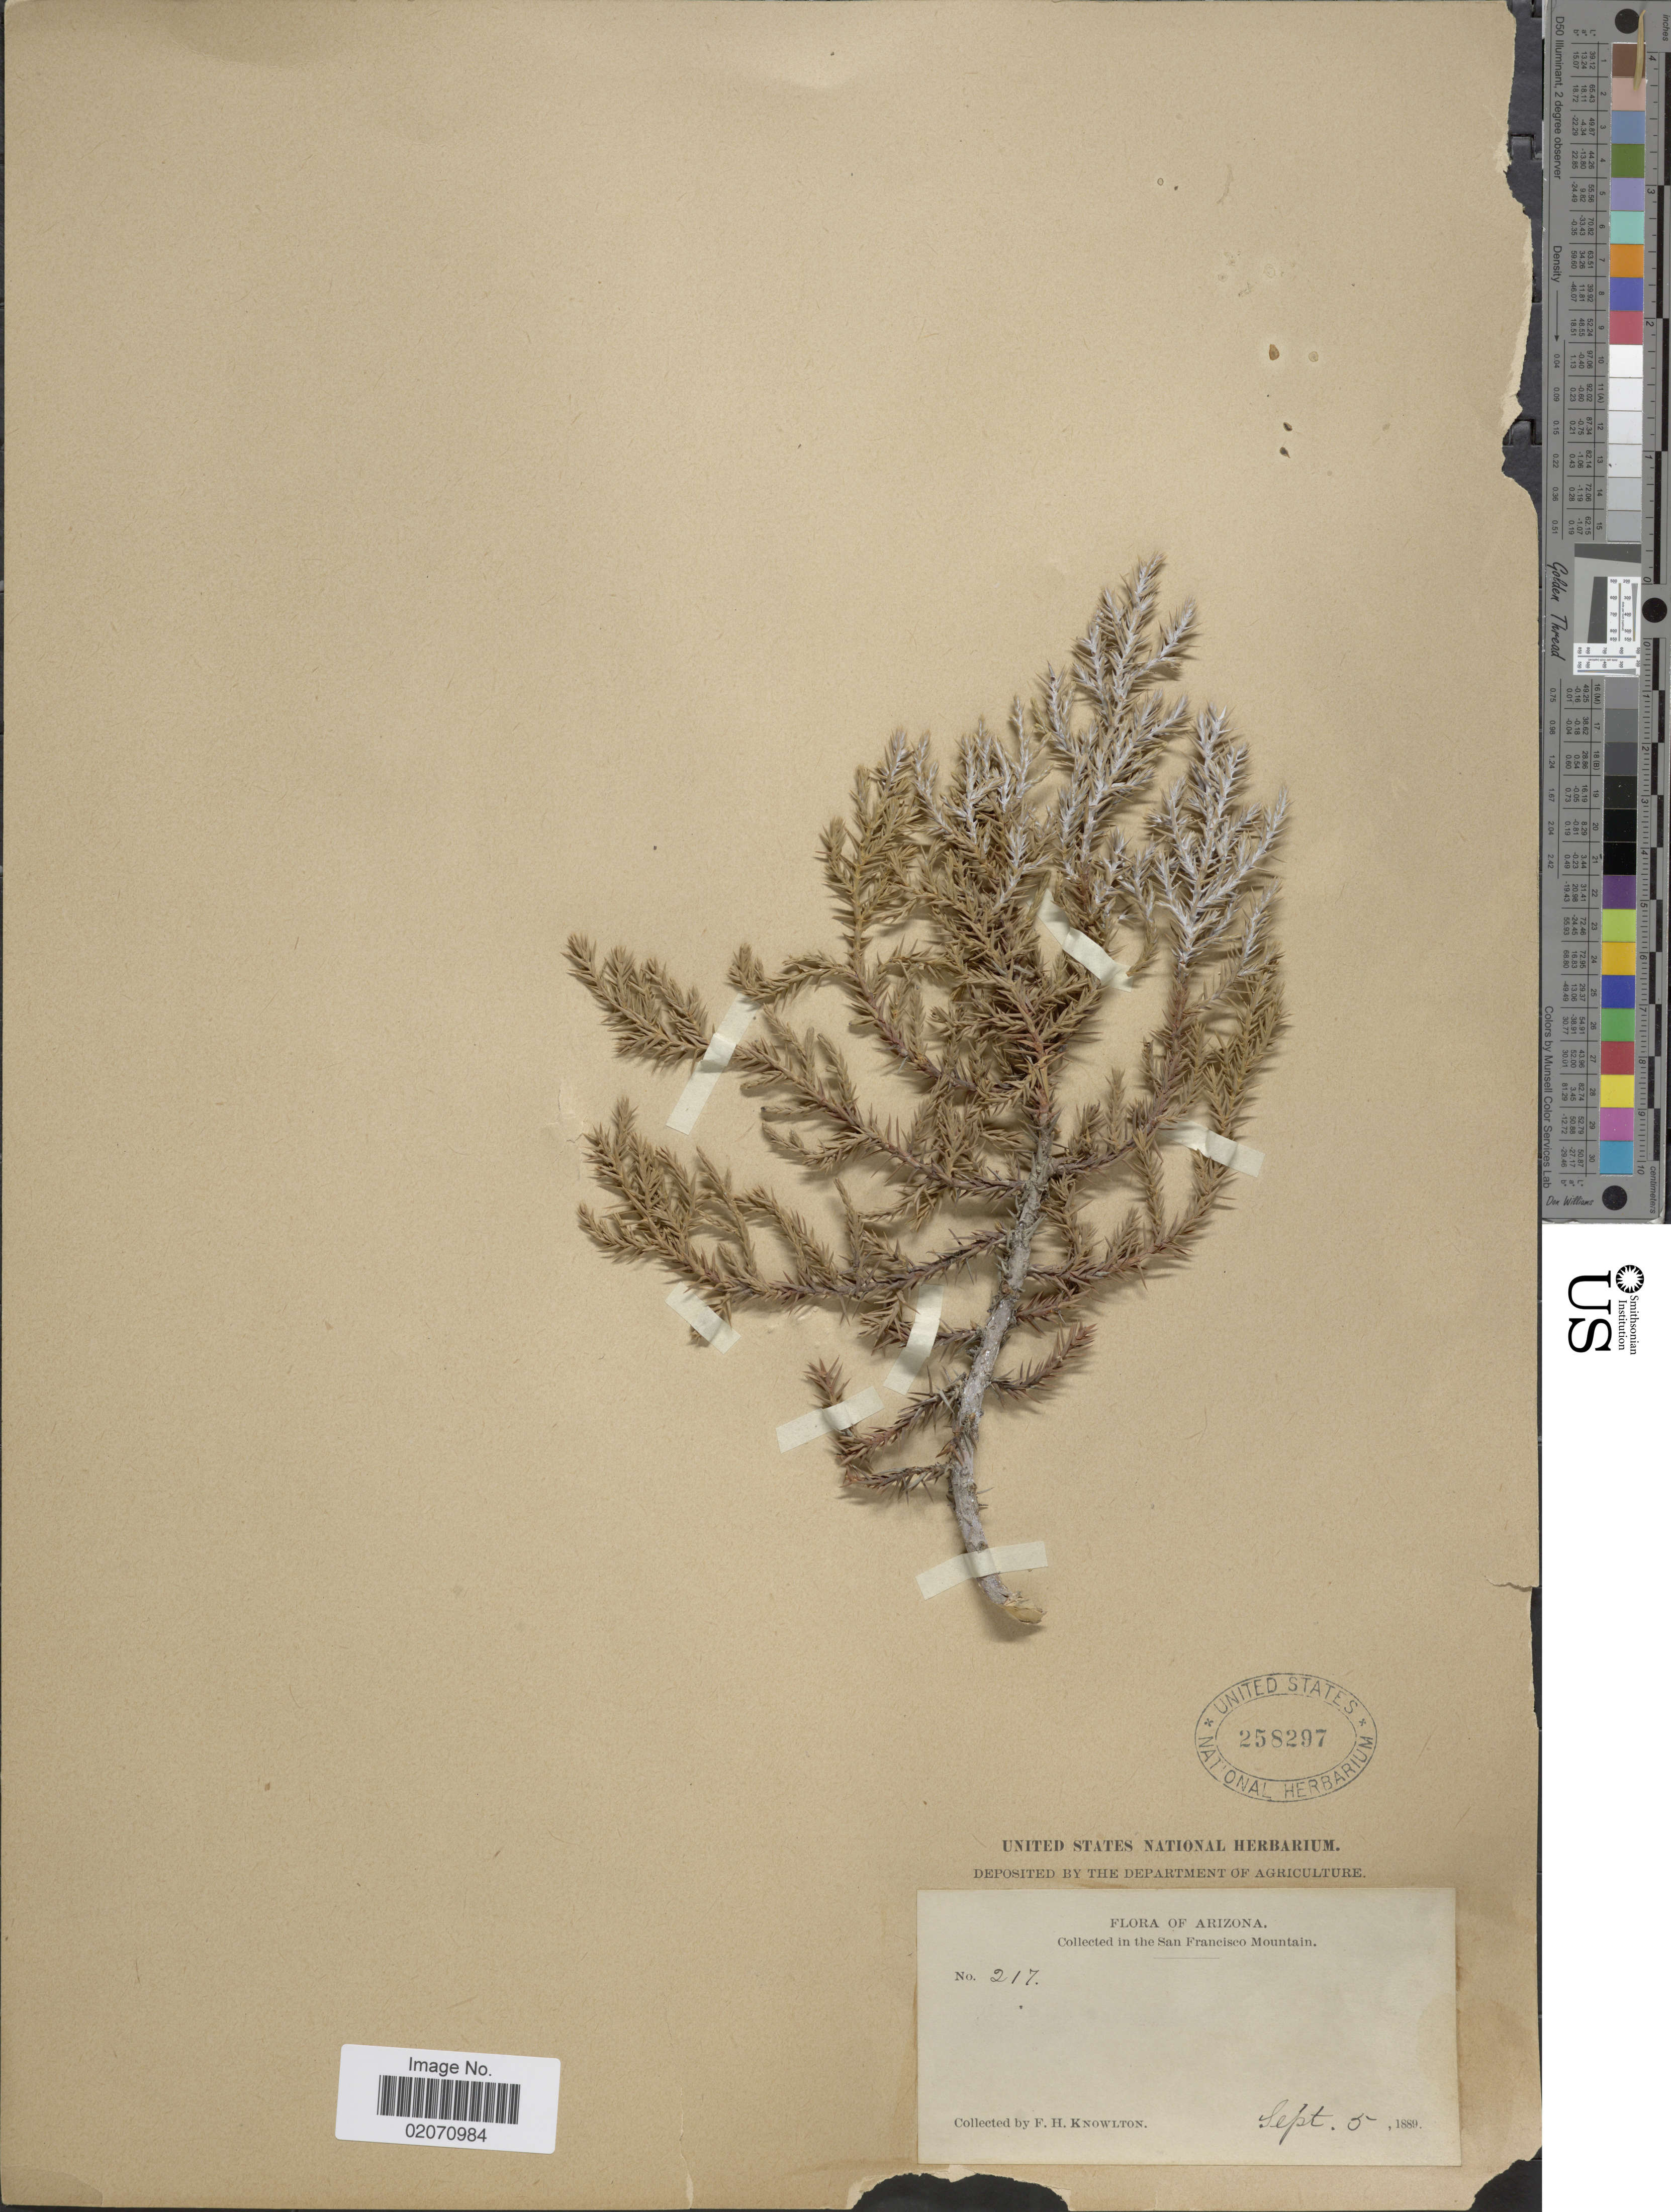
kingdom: Plantae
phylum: Tracheophyta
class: Pinopsida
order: Pinales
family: Cupressaceae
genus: Juniperus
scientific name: Juniperus deppeana var. pachyphlaea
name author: (Torr.) Martínez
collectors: F. H. Knowlton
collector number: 217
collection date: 1889-09-05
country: United States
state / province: Arizona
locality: San Francisco Mountain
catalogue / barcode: US 258297